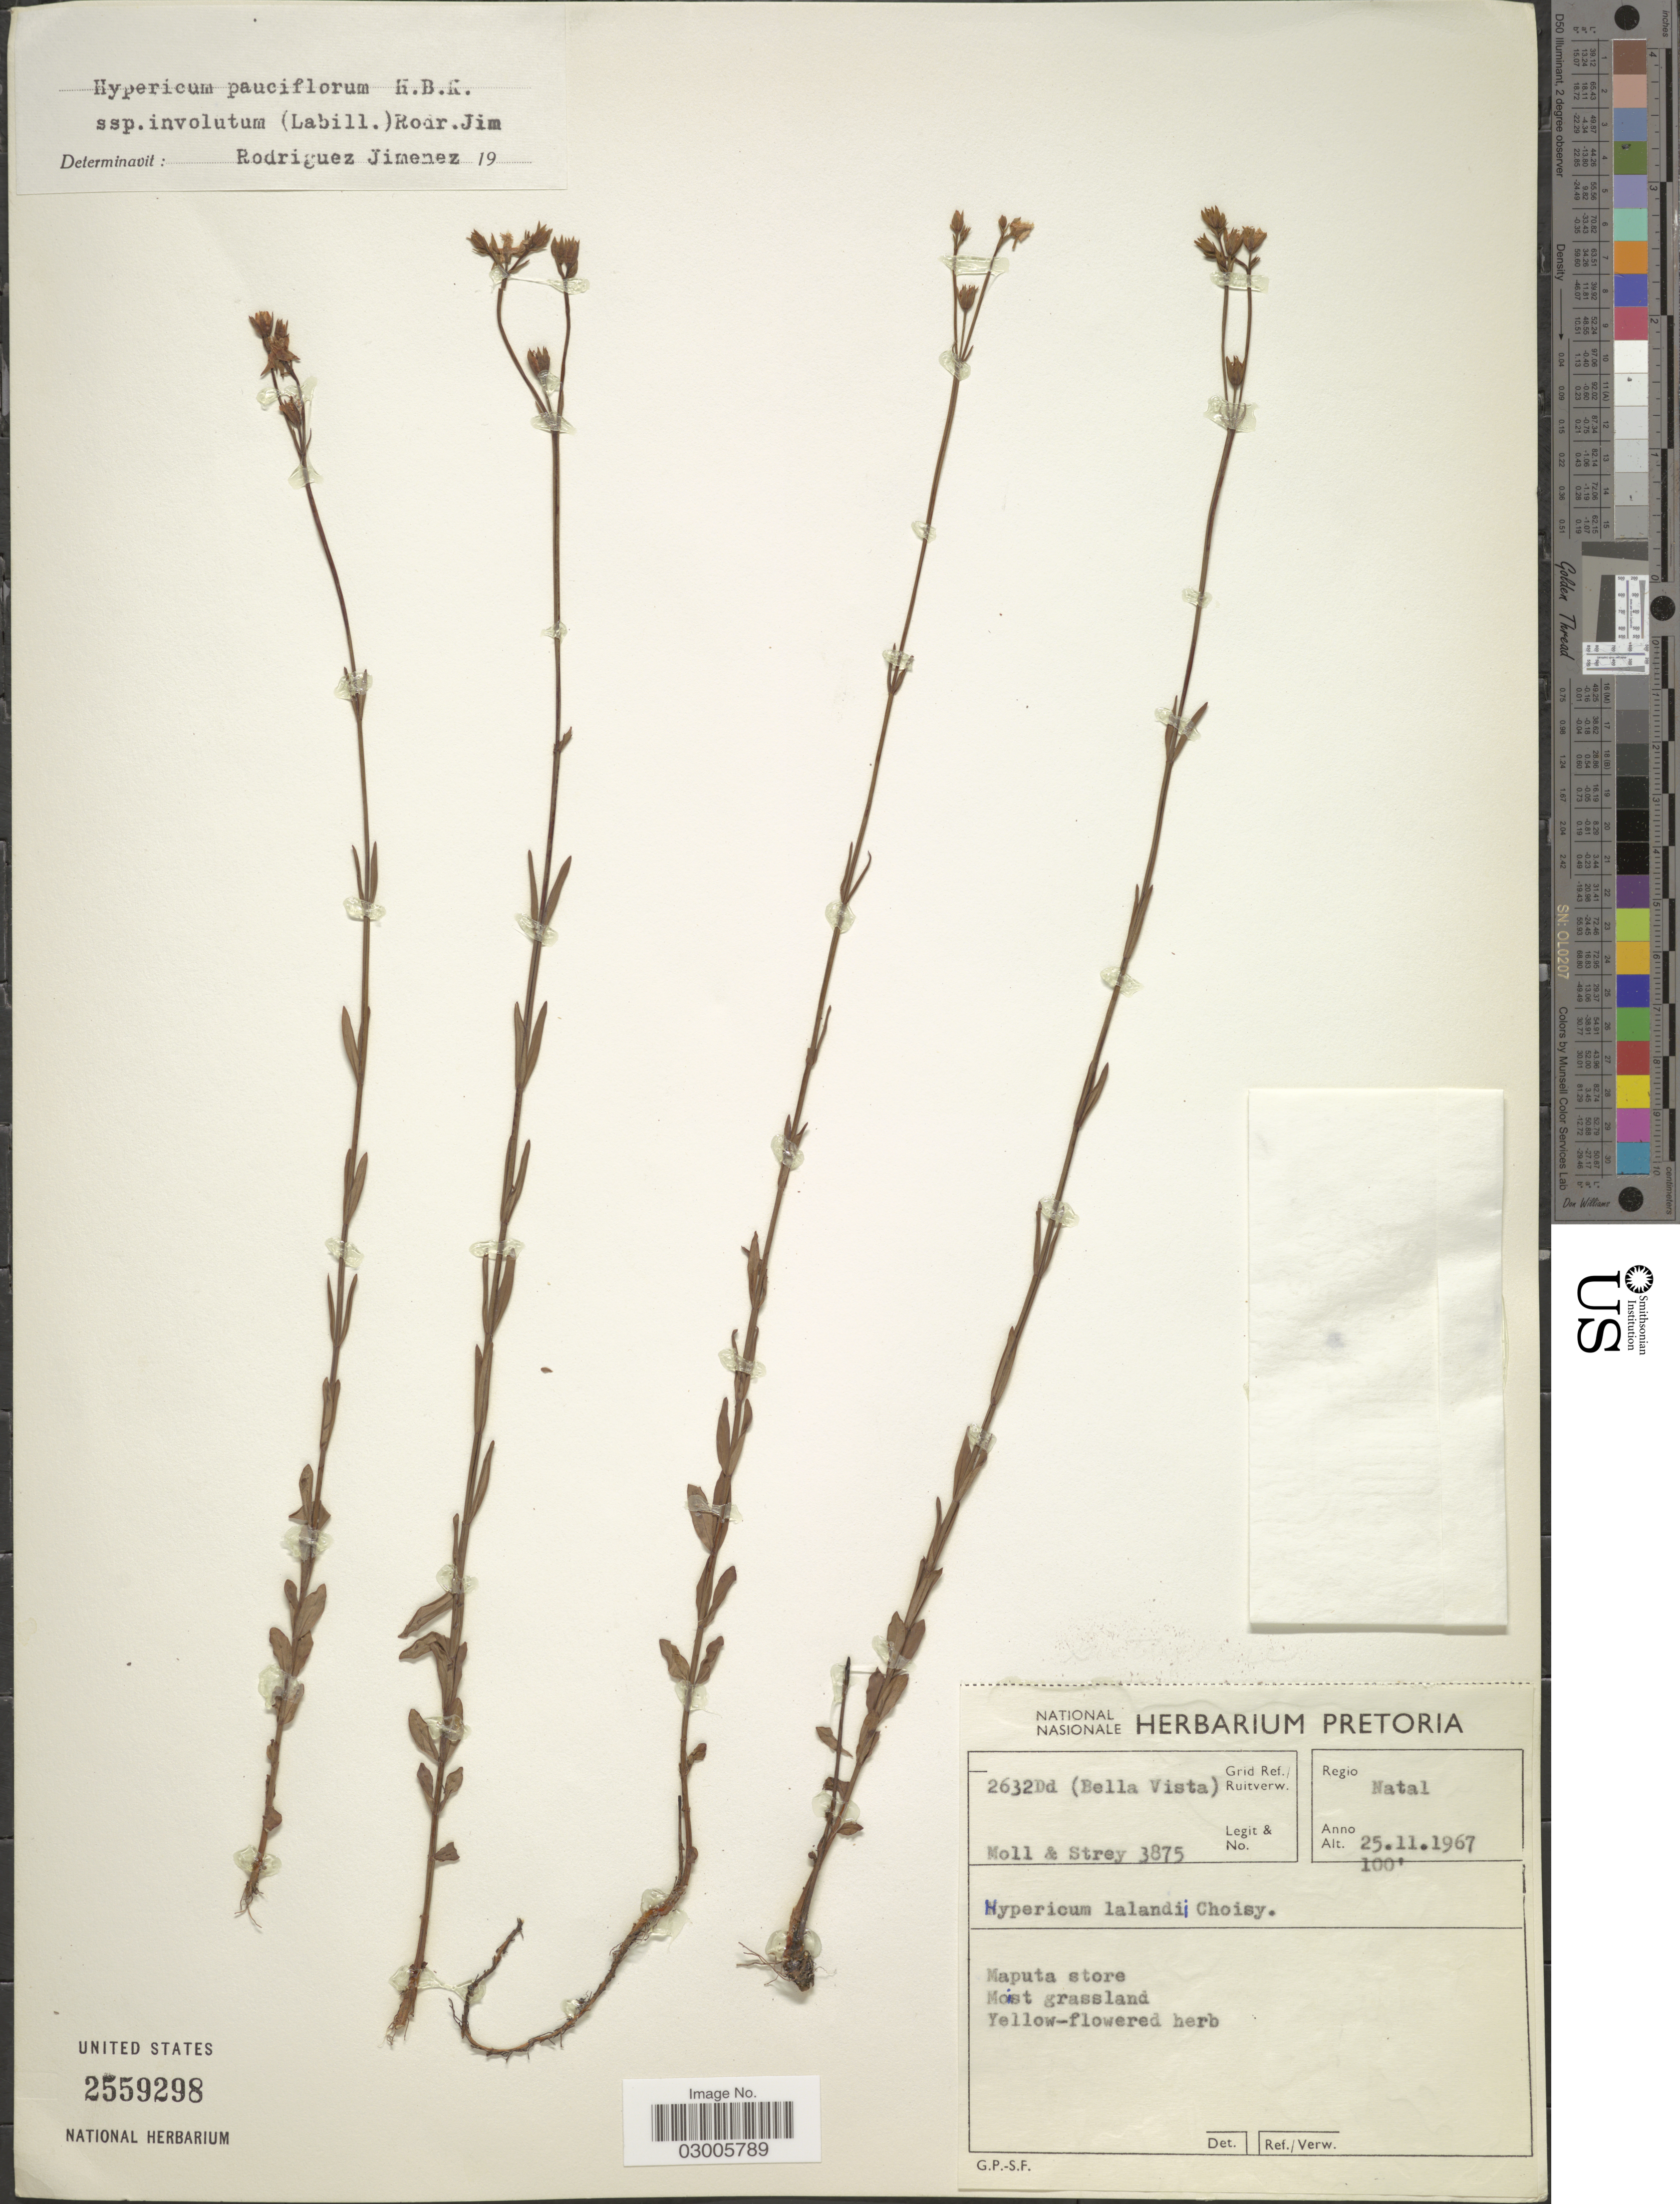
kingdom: Plantae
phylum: Tracheophyta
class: Magnoliopsida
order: Malpighiales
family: Hypericaceae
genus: Hypericum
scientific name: Hypericum pauciflorum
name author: Kunth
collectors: -. Moll & -. Strey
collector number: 3875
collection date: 1967-11-25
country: South Africa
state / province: KwaZulu-Natal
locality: Grid Ref./Ruitverw. 2632Dd (Bella Vista), Regio Natal. Maputa store.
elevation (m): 30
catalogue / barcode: US 2559298